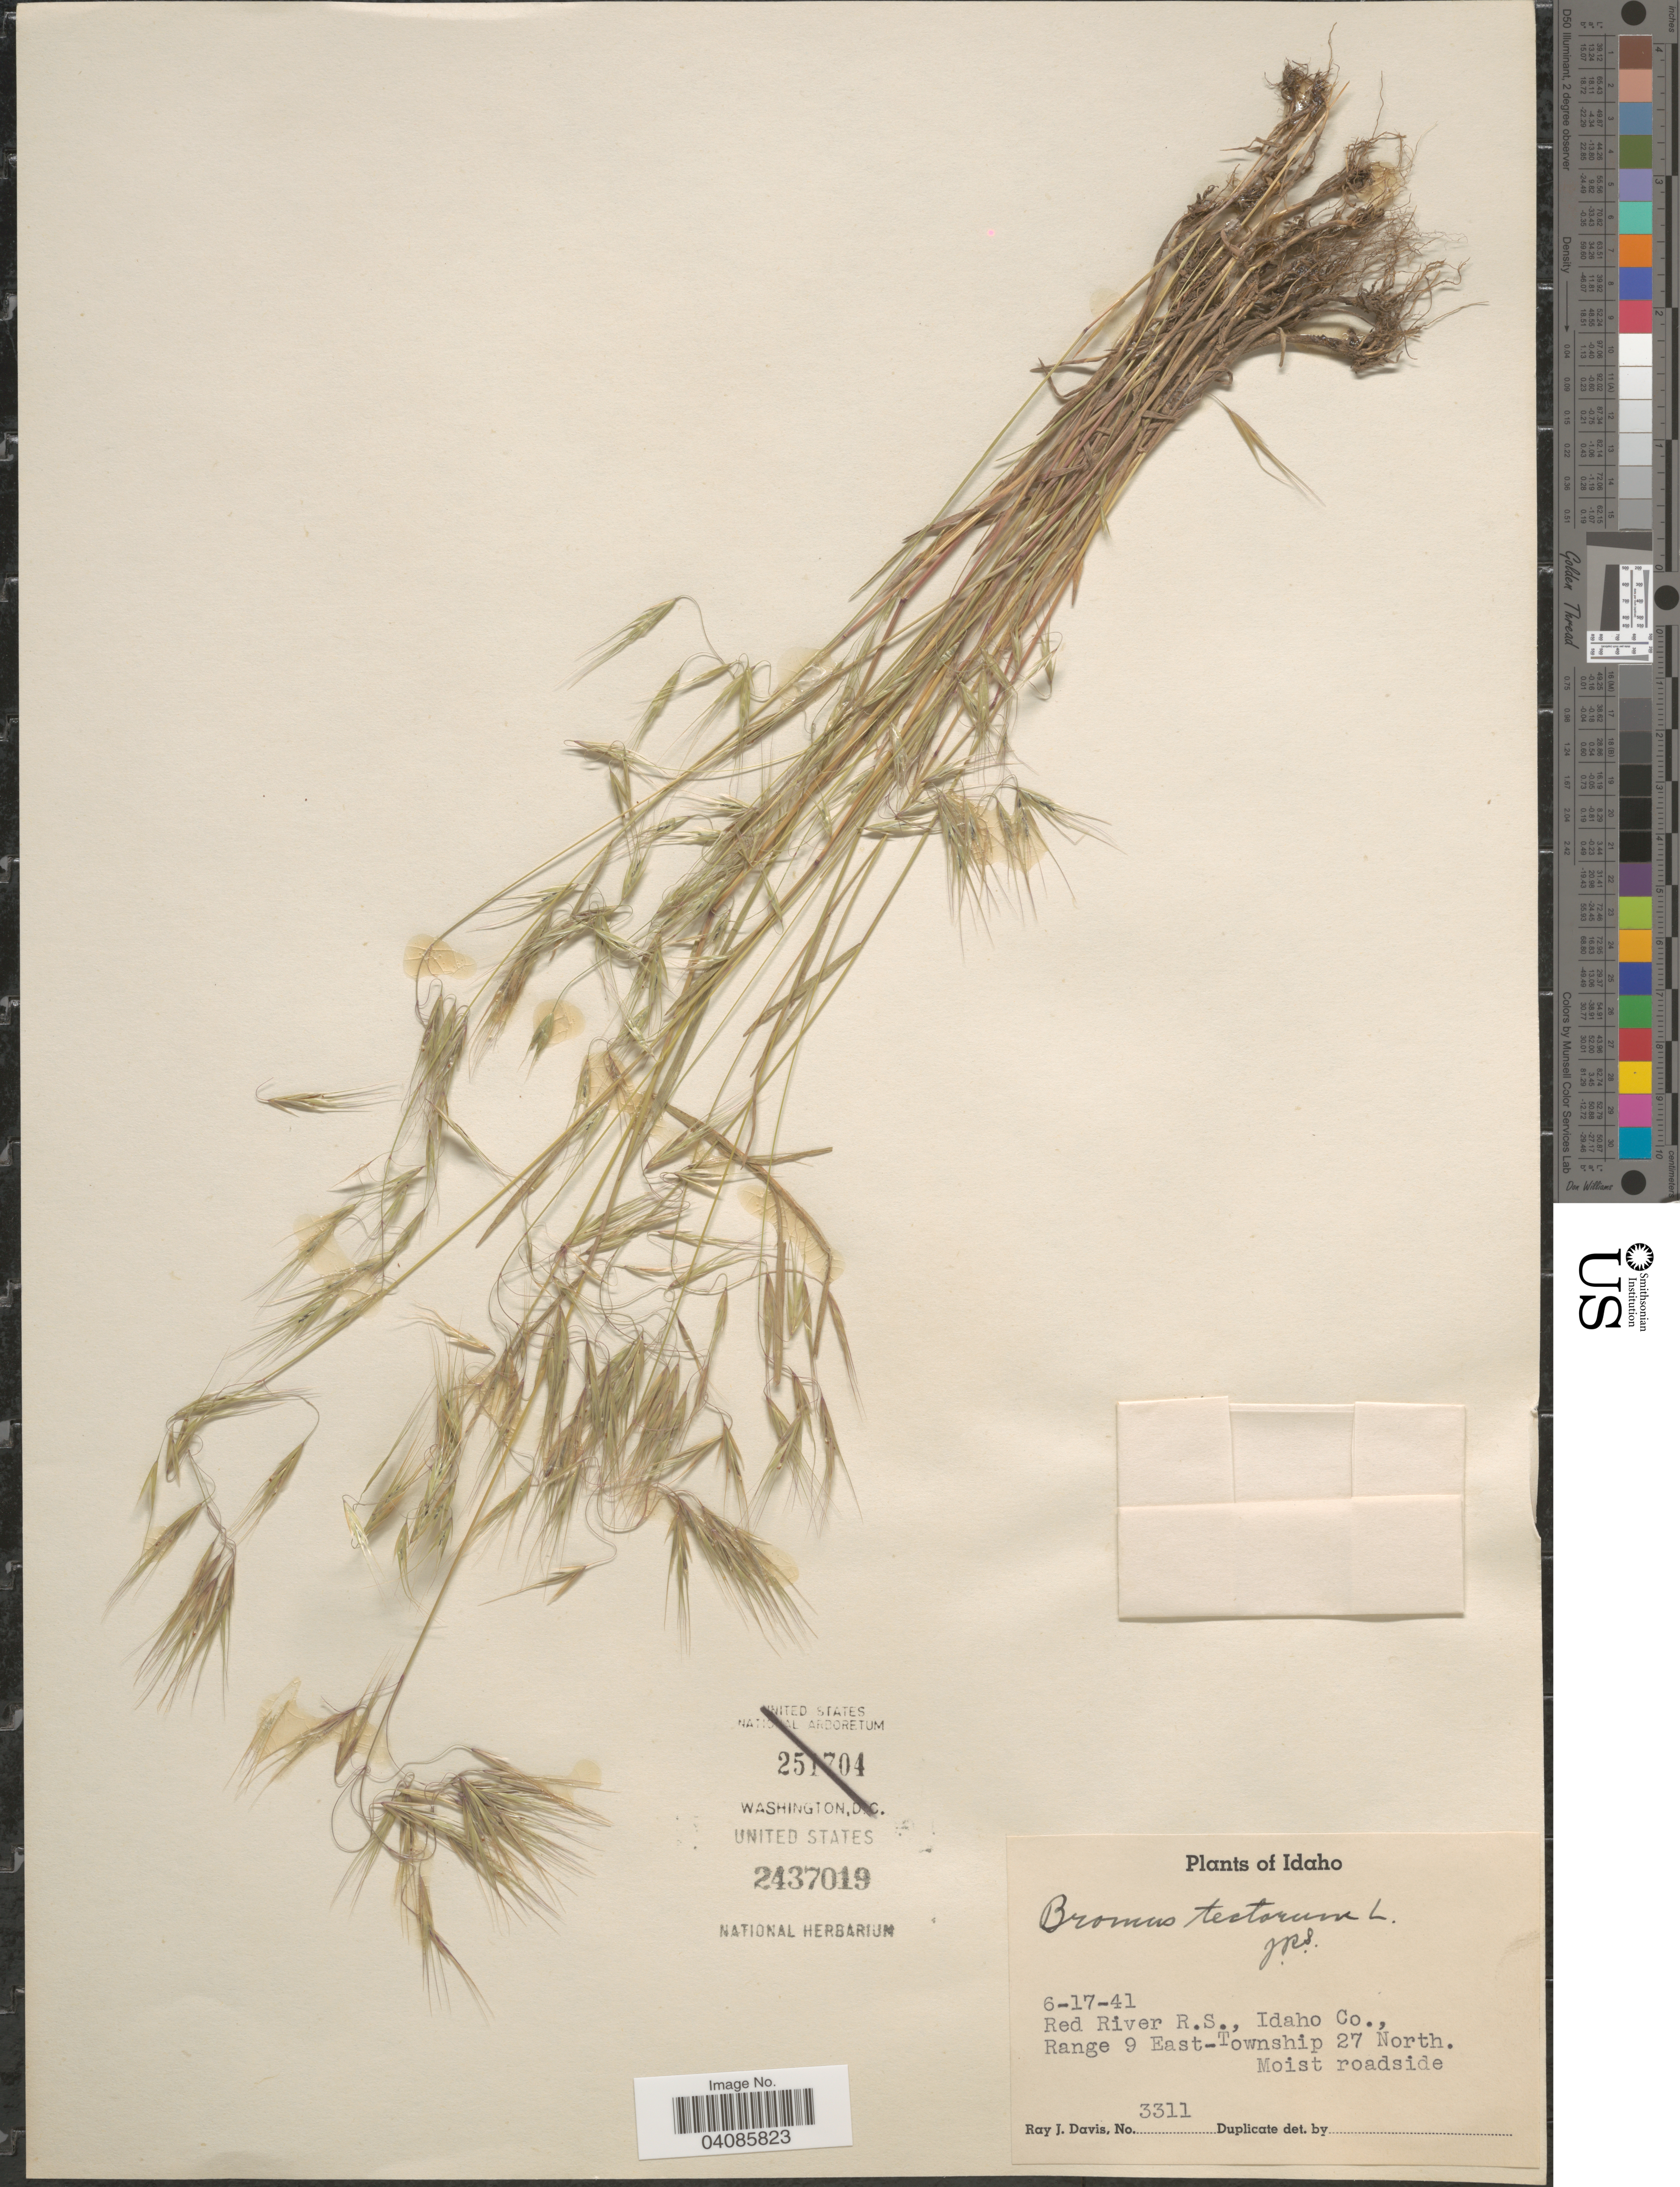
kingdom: Plantae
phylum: Tracheophyta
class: Liliopsida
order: Poales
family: Poaceae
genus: Bromus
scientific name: Bromus tectorum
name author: L.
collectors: R. Davis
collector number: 3311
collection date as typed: Transcribed d/m/y: 17/6/41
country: United States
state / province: Idaho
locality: Red River R.S., Idaho Co., Range 9 East-Township 27 North. Moist roadside.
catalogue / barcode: US 2437019